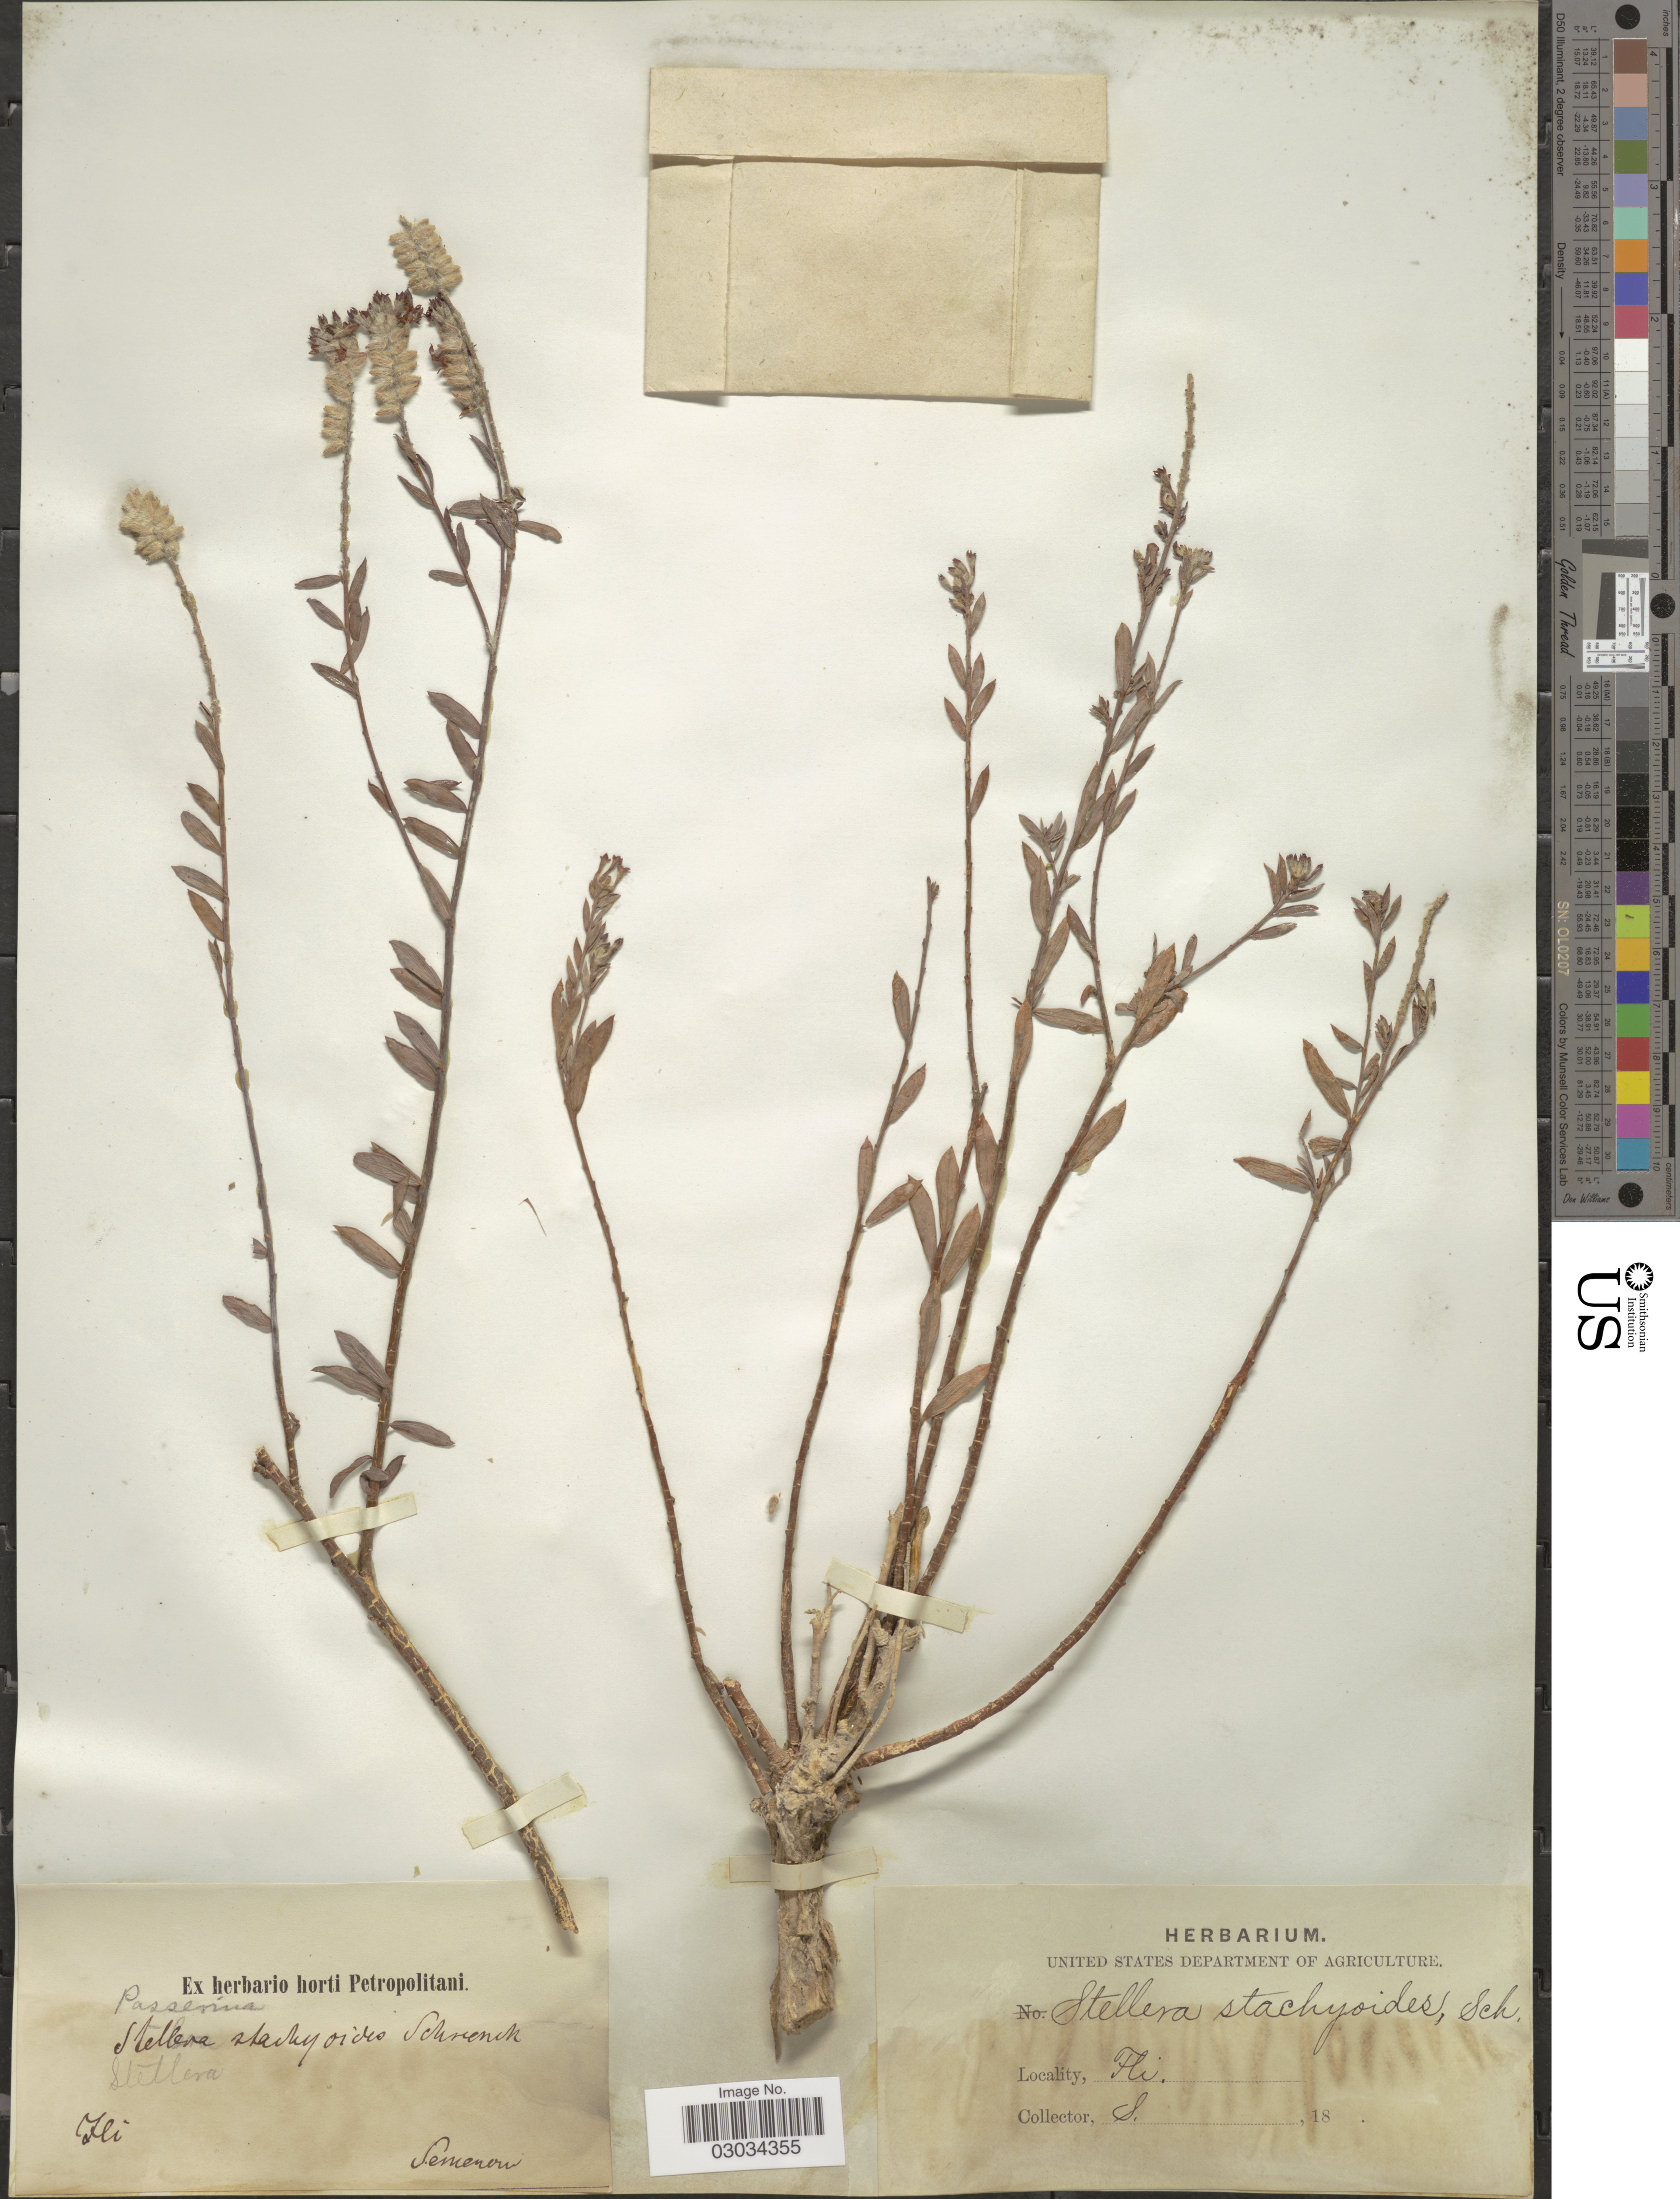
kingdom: Plantae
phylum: Tracheophyta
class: Magnoliopsida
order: Malvales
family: Thymelaeaceae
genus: Stellera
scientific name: Stellera stachyoides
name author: Schrenk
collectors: -- Semenov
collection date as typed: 18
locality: Fli.